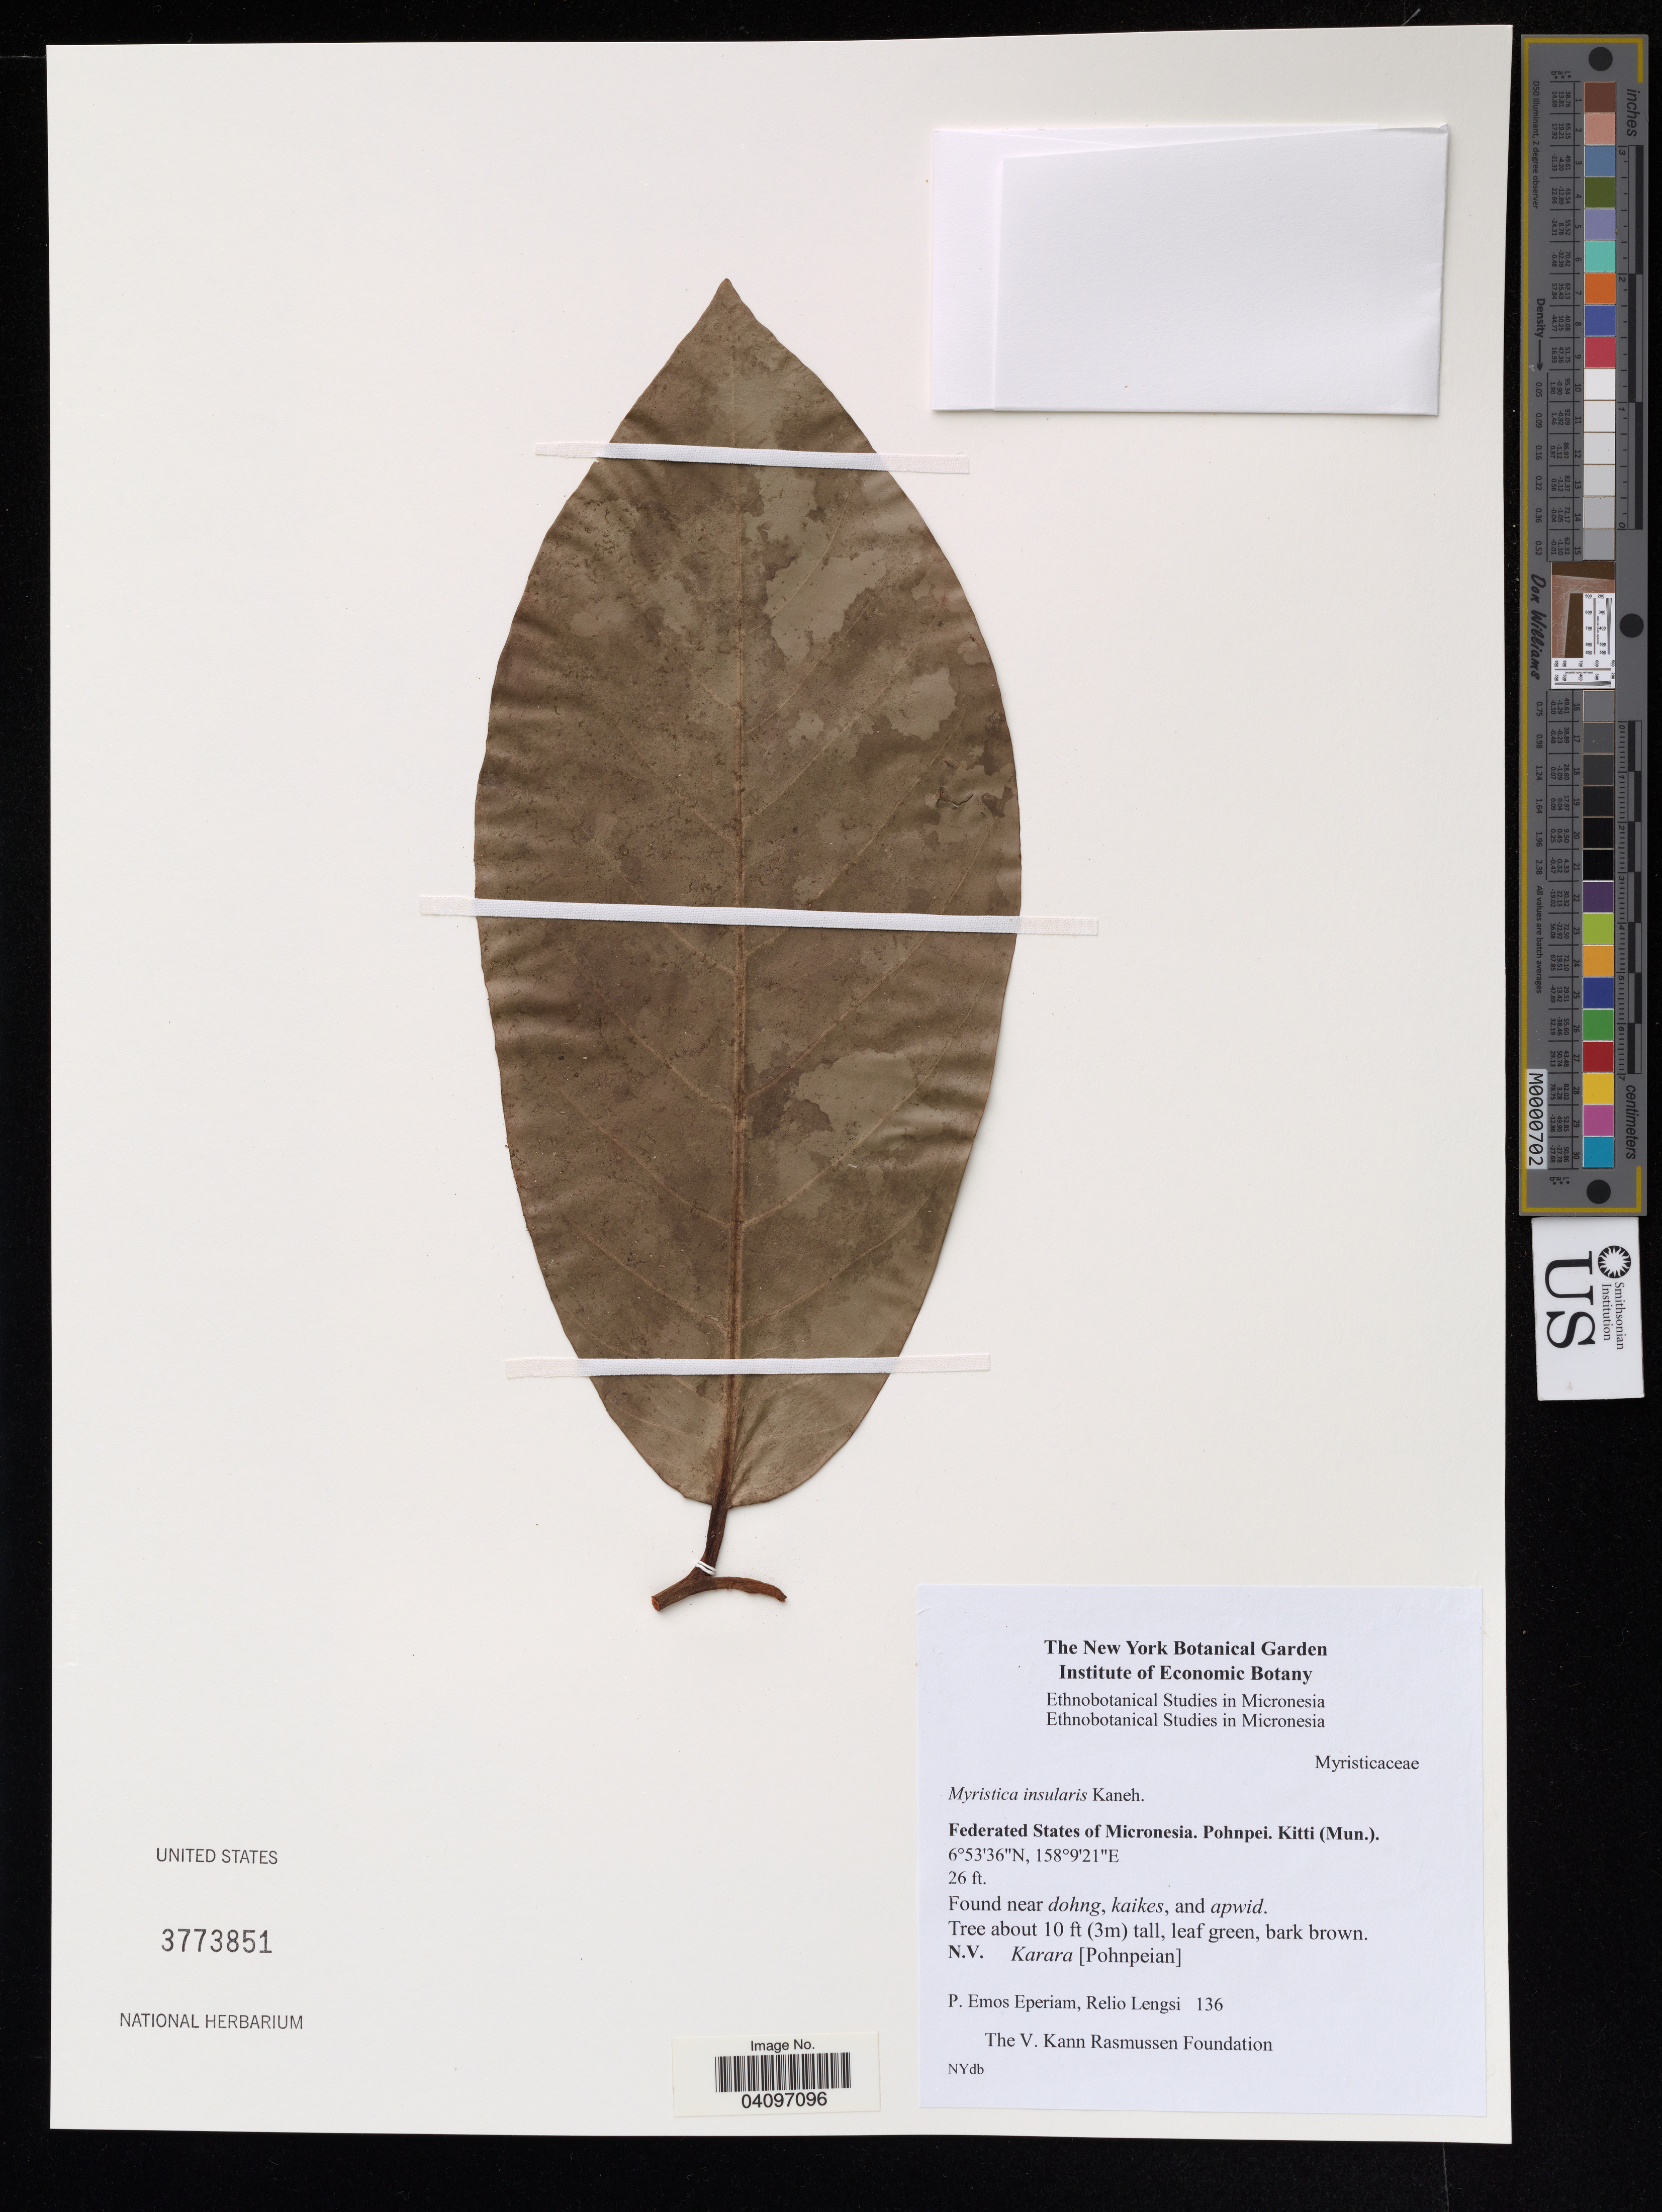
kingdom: Plantae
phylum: Tracheophyta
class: Magnoliopsida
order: Magnoliales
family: Myristicaceae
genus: Myristica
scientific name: Myristica insularis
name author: Kaneh.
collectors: P. Eperiam & R. Lengsi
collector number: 136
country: Micronesia, Federated States of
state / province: Pohnpei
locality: Federated States of Micronesia. Pohnpei. Kitti (Mun.).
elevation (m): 8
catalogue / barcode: US 3776851